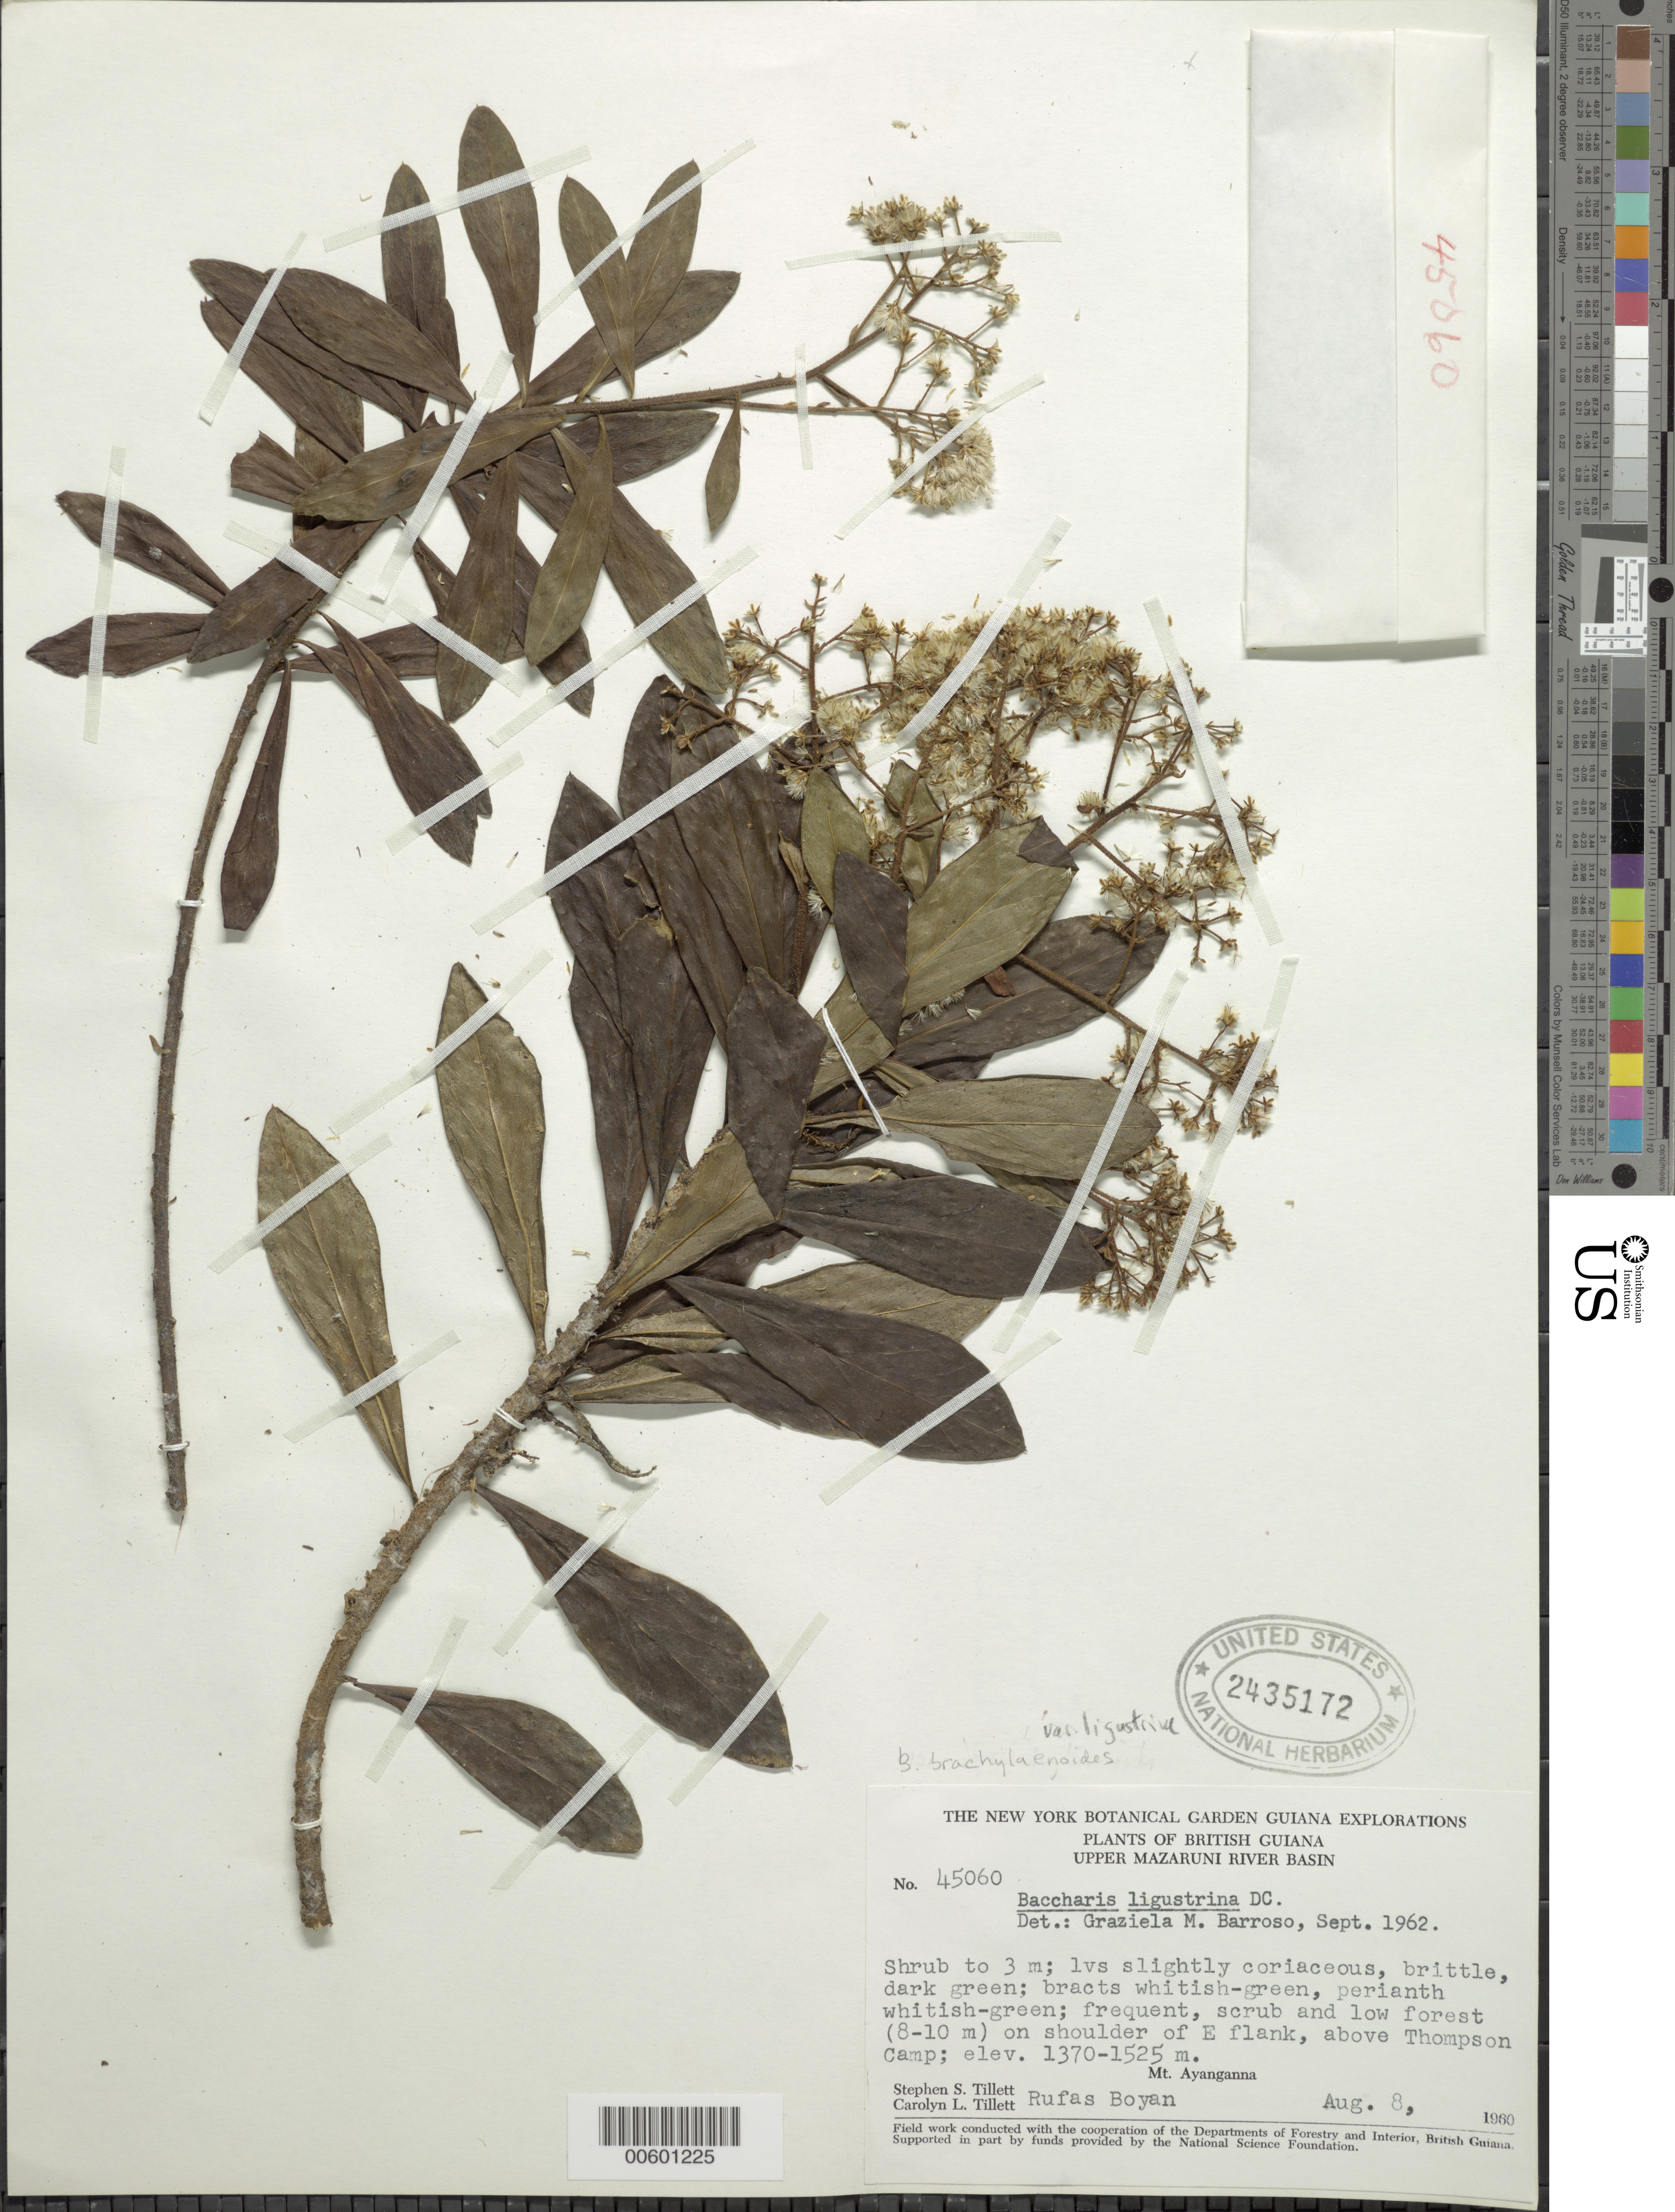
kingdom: Plantae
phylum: Tracheophyta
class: Magnoliopsida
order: Asterales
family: Asteraceae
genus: Baccharis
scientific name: Baccharis brachylaenoides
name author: DC.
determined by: Funk, Vicki A., (BOT), Smithsonian Institution - National Museum of Natural History (UNITED STATES)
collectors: S. S. Tillett, C. L. Tillett & R. Boyan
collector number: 45060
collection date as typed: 8-Aug-60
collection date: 1960-08-08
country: Guyana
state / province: Cuyuni-Mazaruni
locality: Mt. Ayanganna, E flank, above Thompson Camp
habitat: Scrub and low forest (8-10 m) on shoulder of E flank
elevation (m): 1370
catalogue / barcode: US 2435172